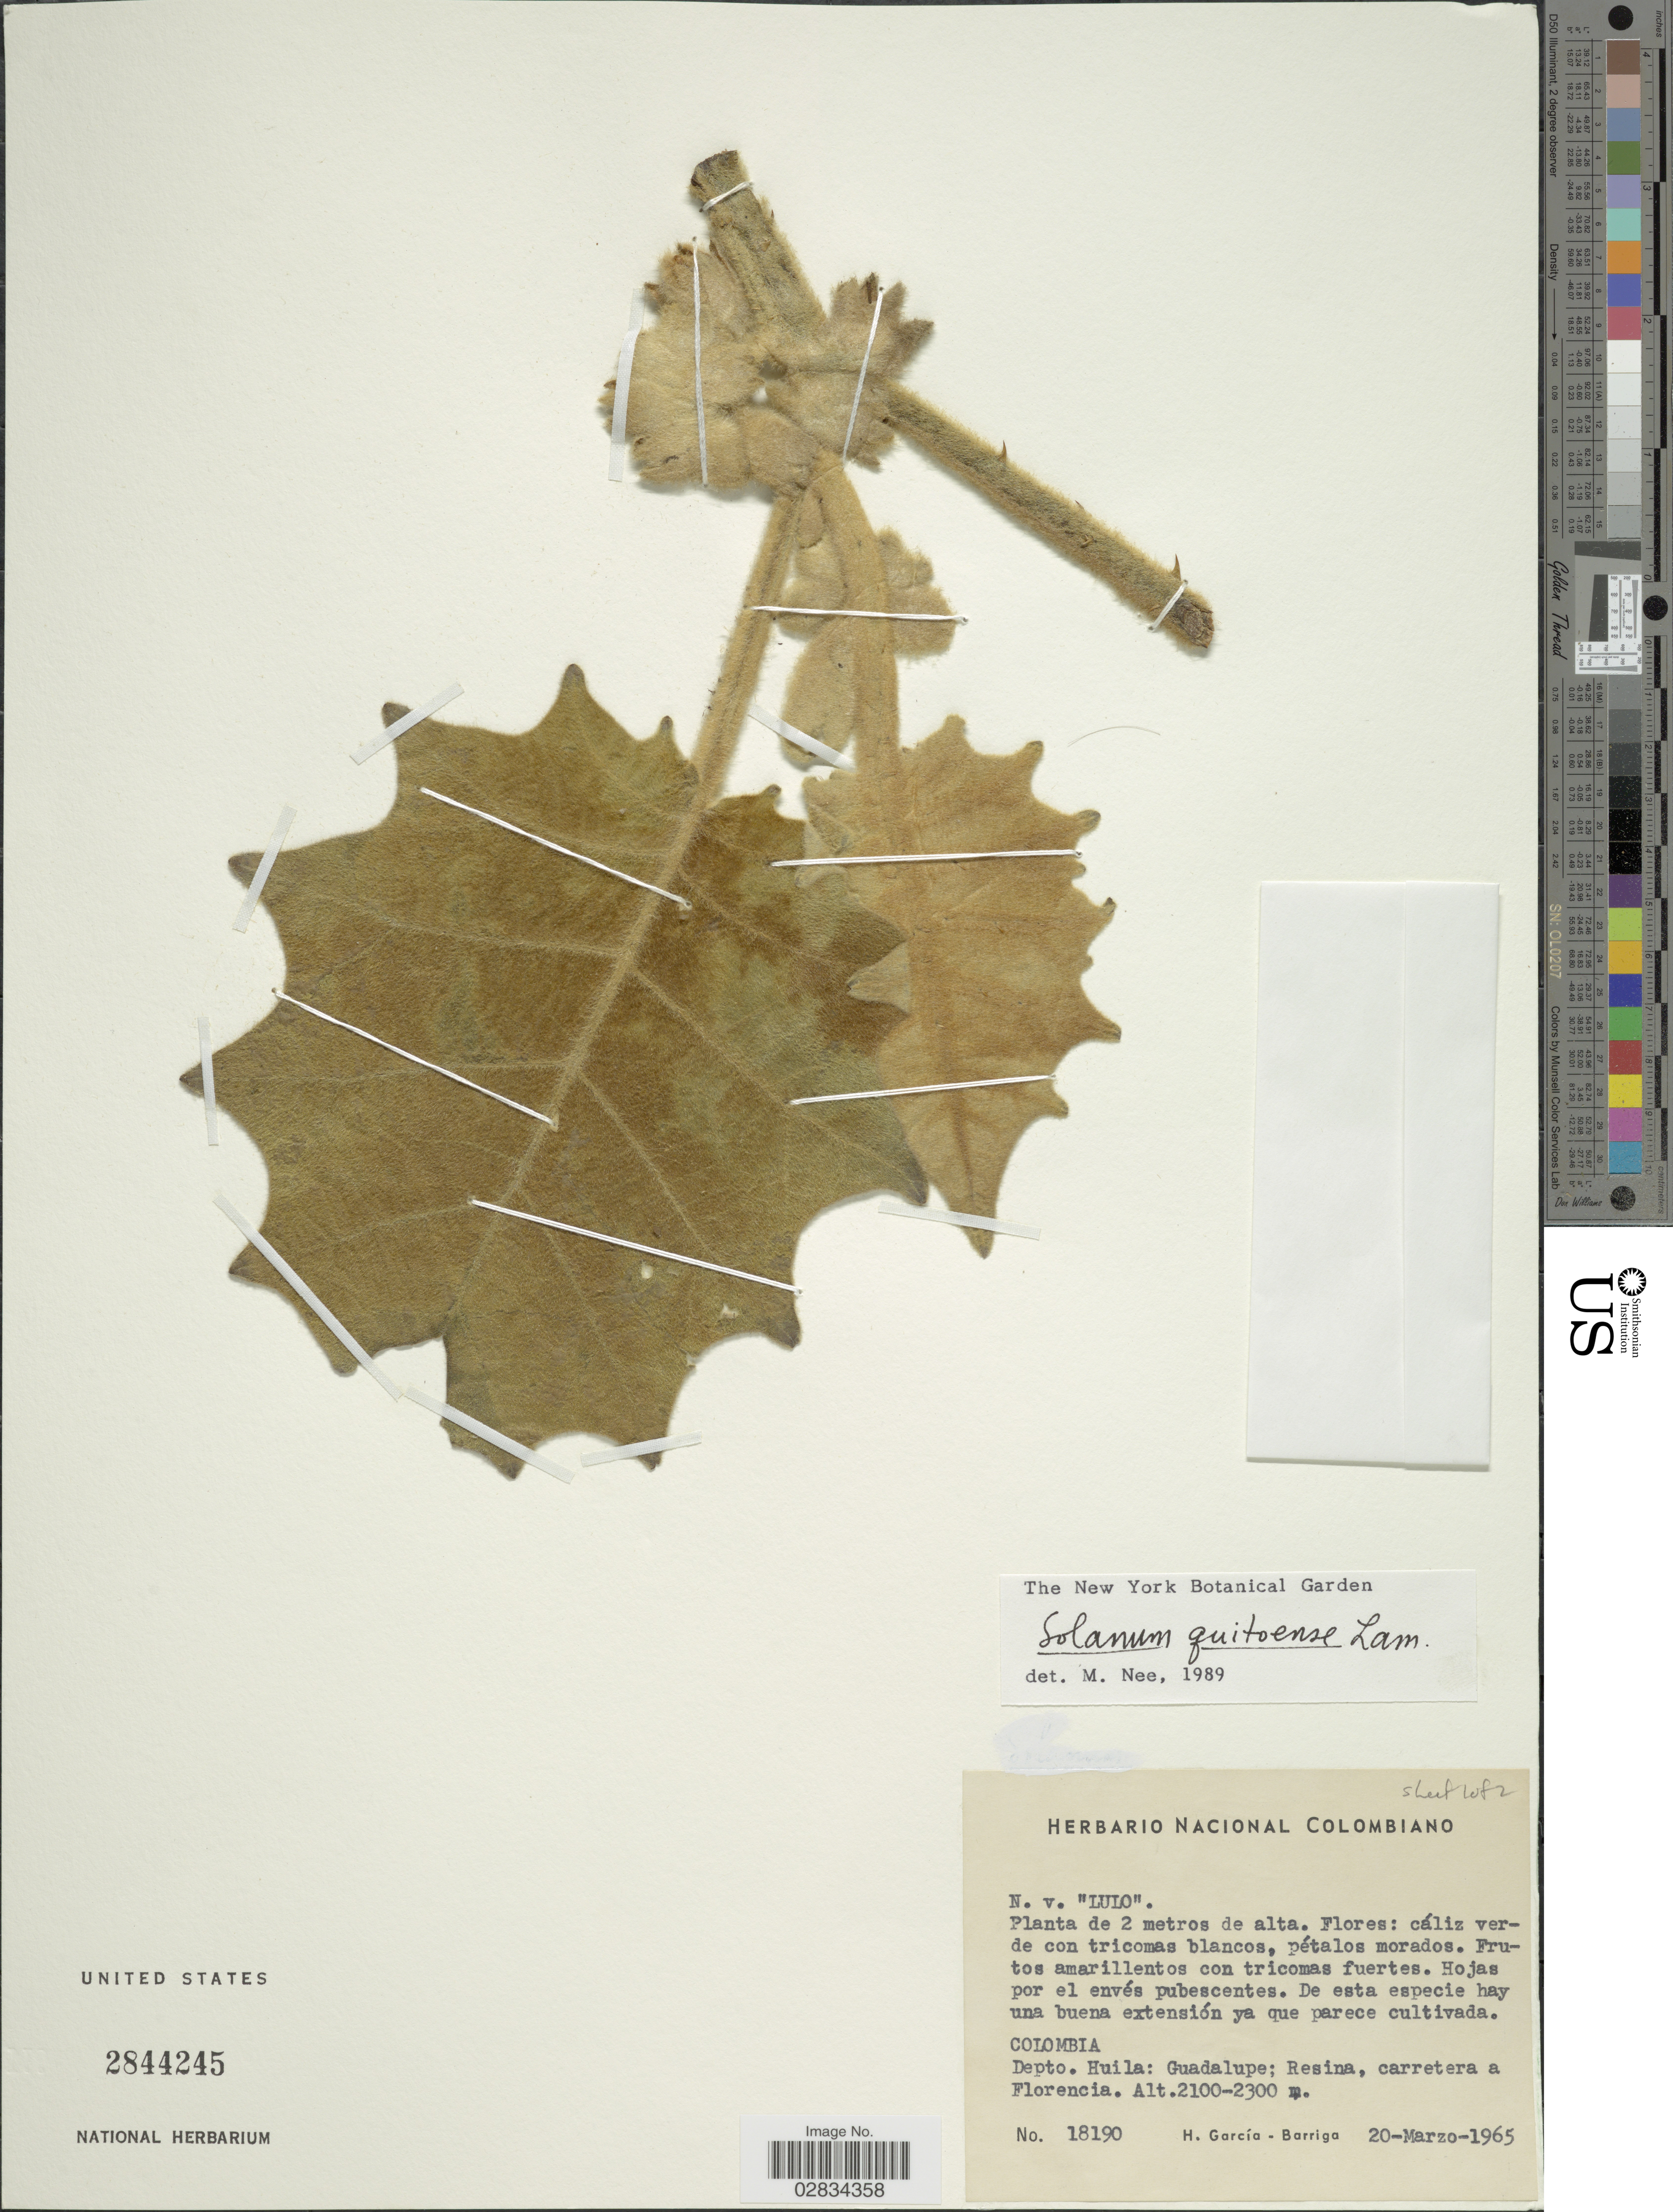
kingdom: Plantae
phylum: Tracheophyta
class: Magnoliopsida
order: Solanales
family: Solanaceae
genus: Solanum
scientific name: Solanum quitoense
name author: Lam.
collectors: H. García Barriga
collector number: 18190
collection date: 1965-03-20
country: Colombia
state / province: Huila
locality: Depto. Huila: Guadalupe; Resina, carretera a Florencia.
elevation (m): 2100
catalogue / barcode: US 2844245